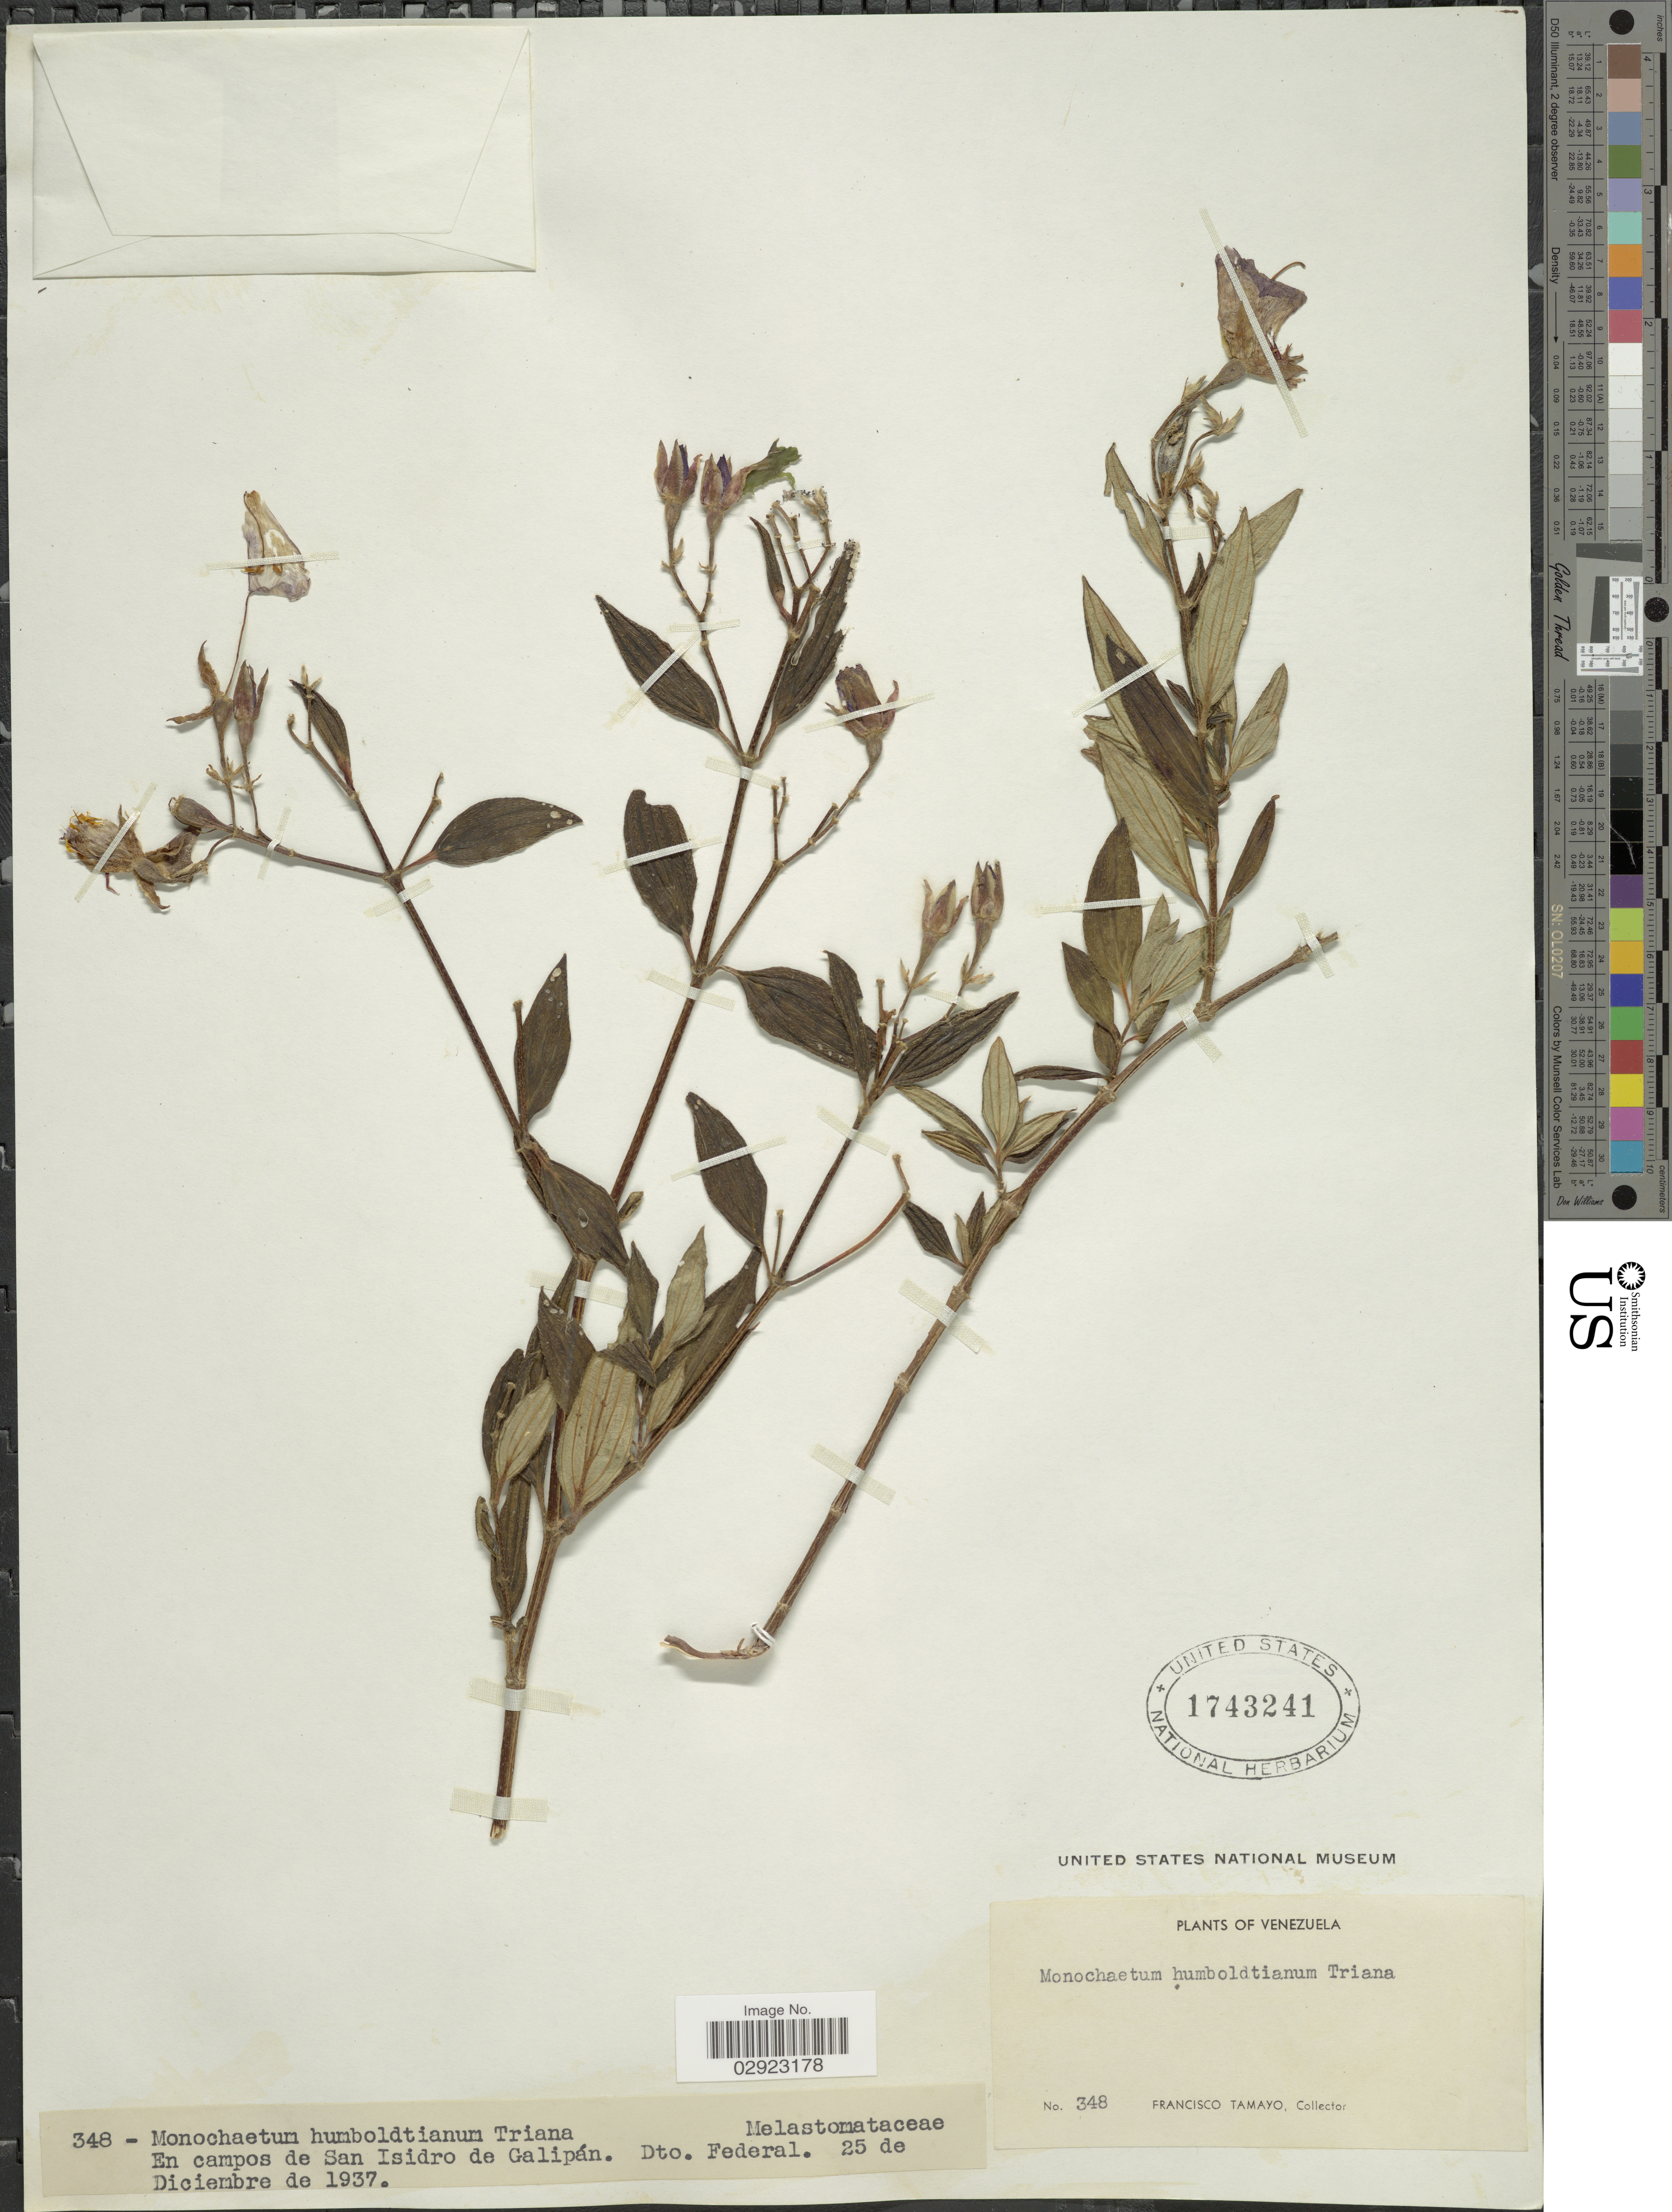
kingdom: Plantae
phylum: Tracheophyta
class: Magnoliopsida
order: Myrtales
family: Melastomataceae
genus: Monochaetum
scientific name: Monochaetum humboldtianum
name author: Kunth ex Walp.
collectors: F. Tamayo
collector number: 348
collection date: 1937-12-25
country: Venezuela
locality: En campos de San Isidro de Galipán. Dto. Federal.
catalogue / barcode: US 1743241